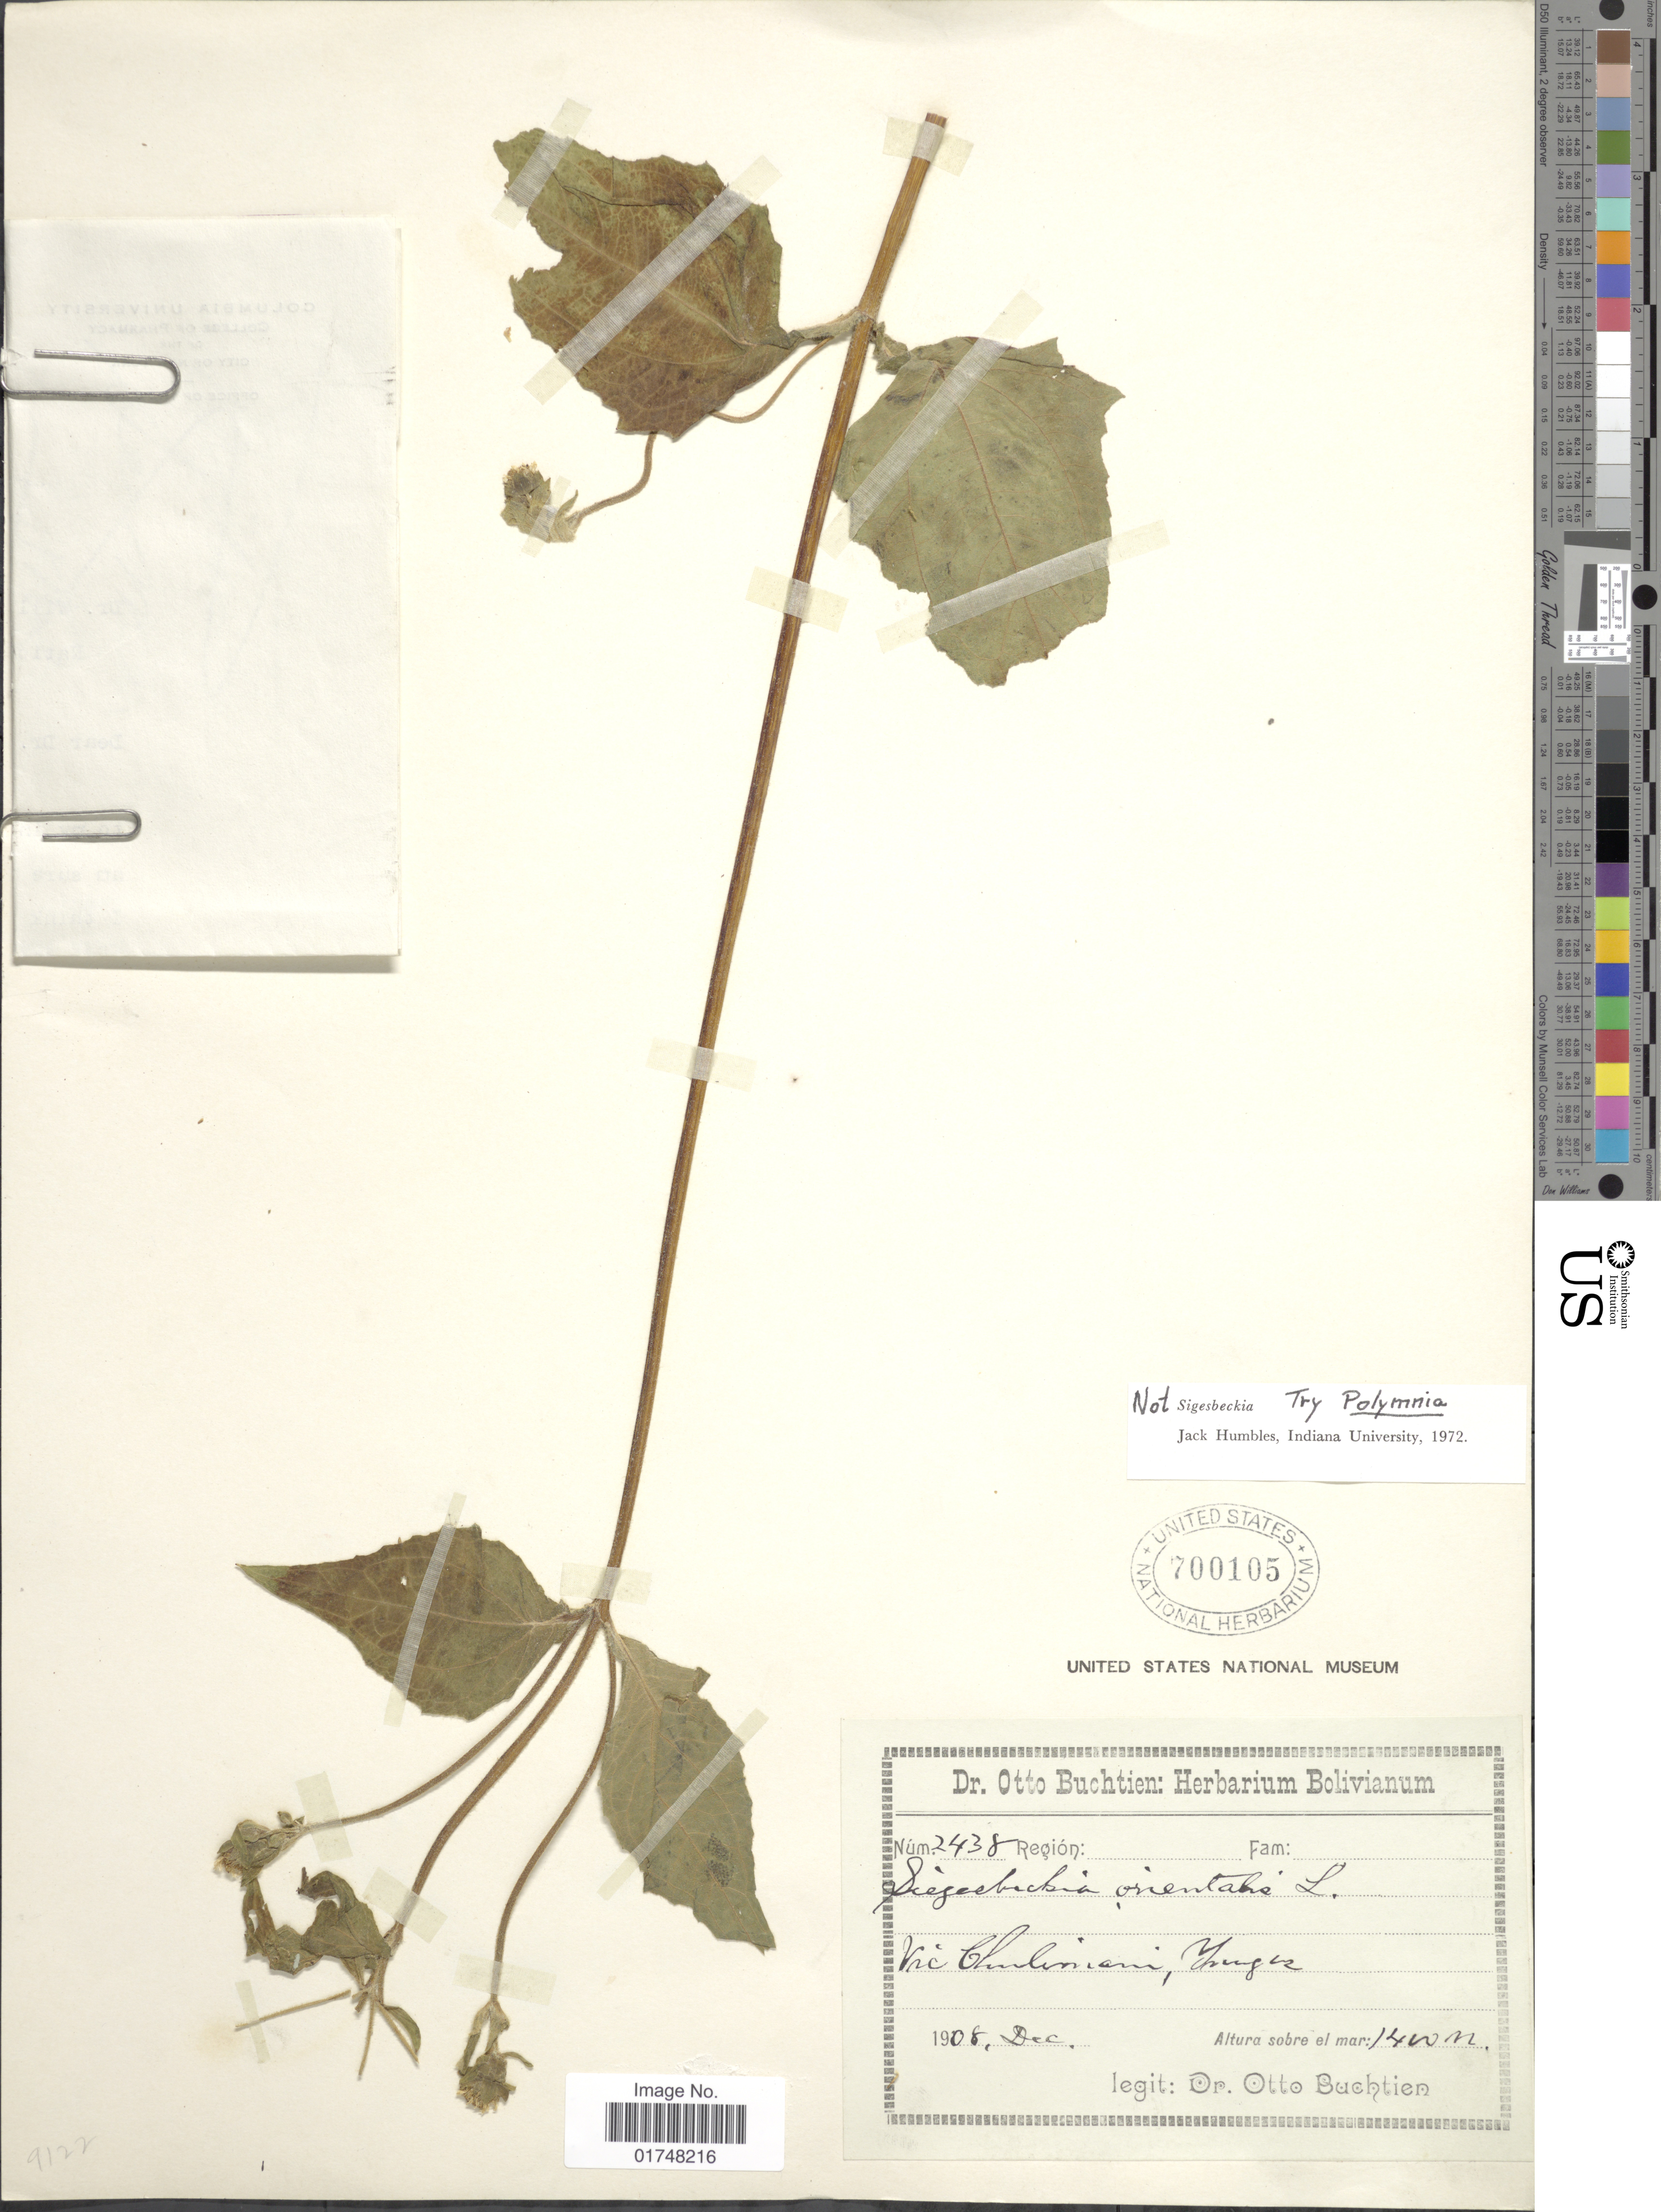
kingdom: Plantae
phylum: Tracheophyta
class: Magnoliopsida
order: Asterales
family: Asteraceae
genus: Smallanthus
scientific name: Smallanthus parviceps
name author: (S.F. Blake) H. Rob.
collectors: O. Buchtien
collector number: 2438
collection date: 1908-12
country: Bolivia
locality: Vic Chulimani, Yungas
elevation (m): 1400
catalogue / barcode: US 700105